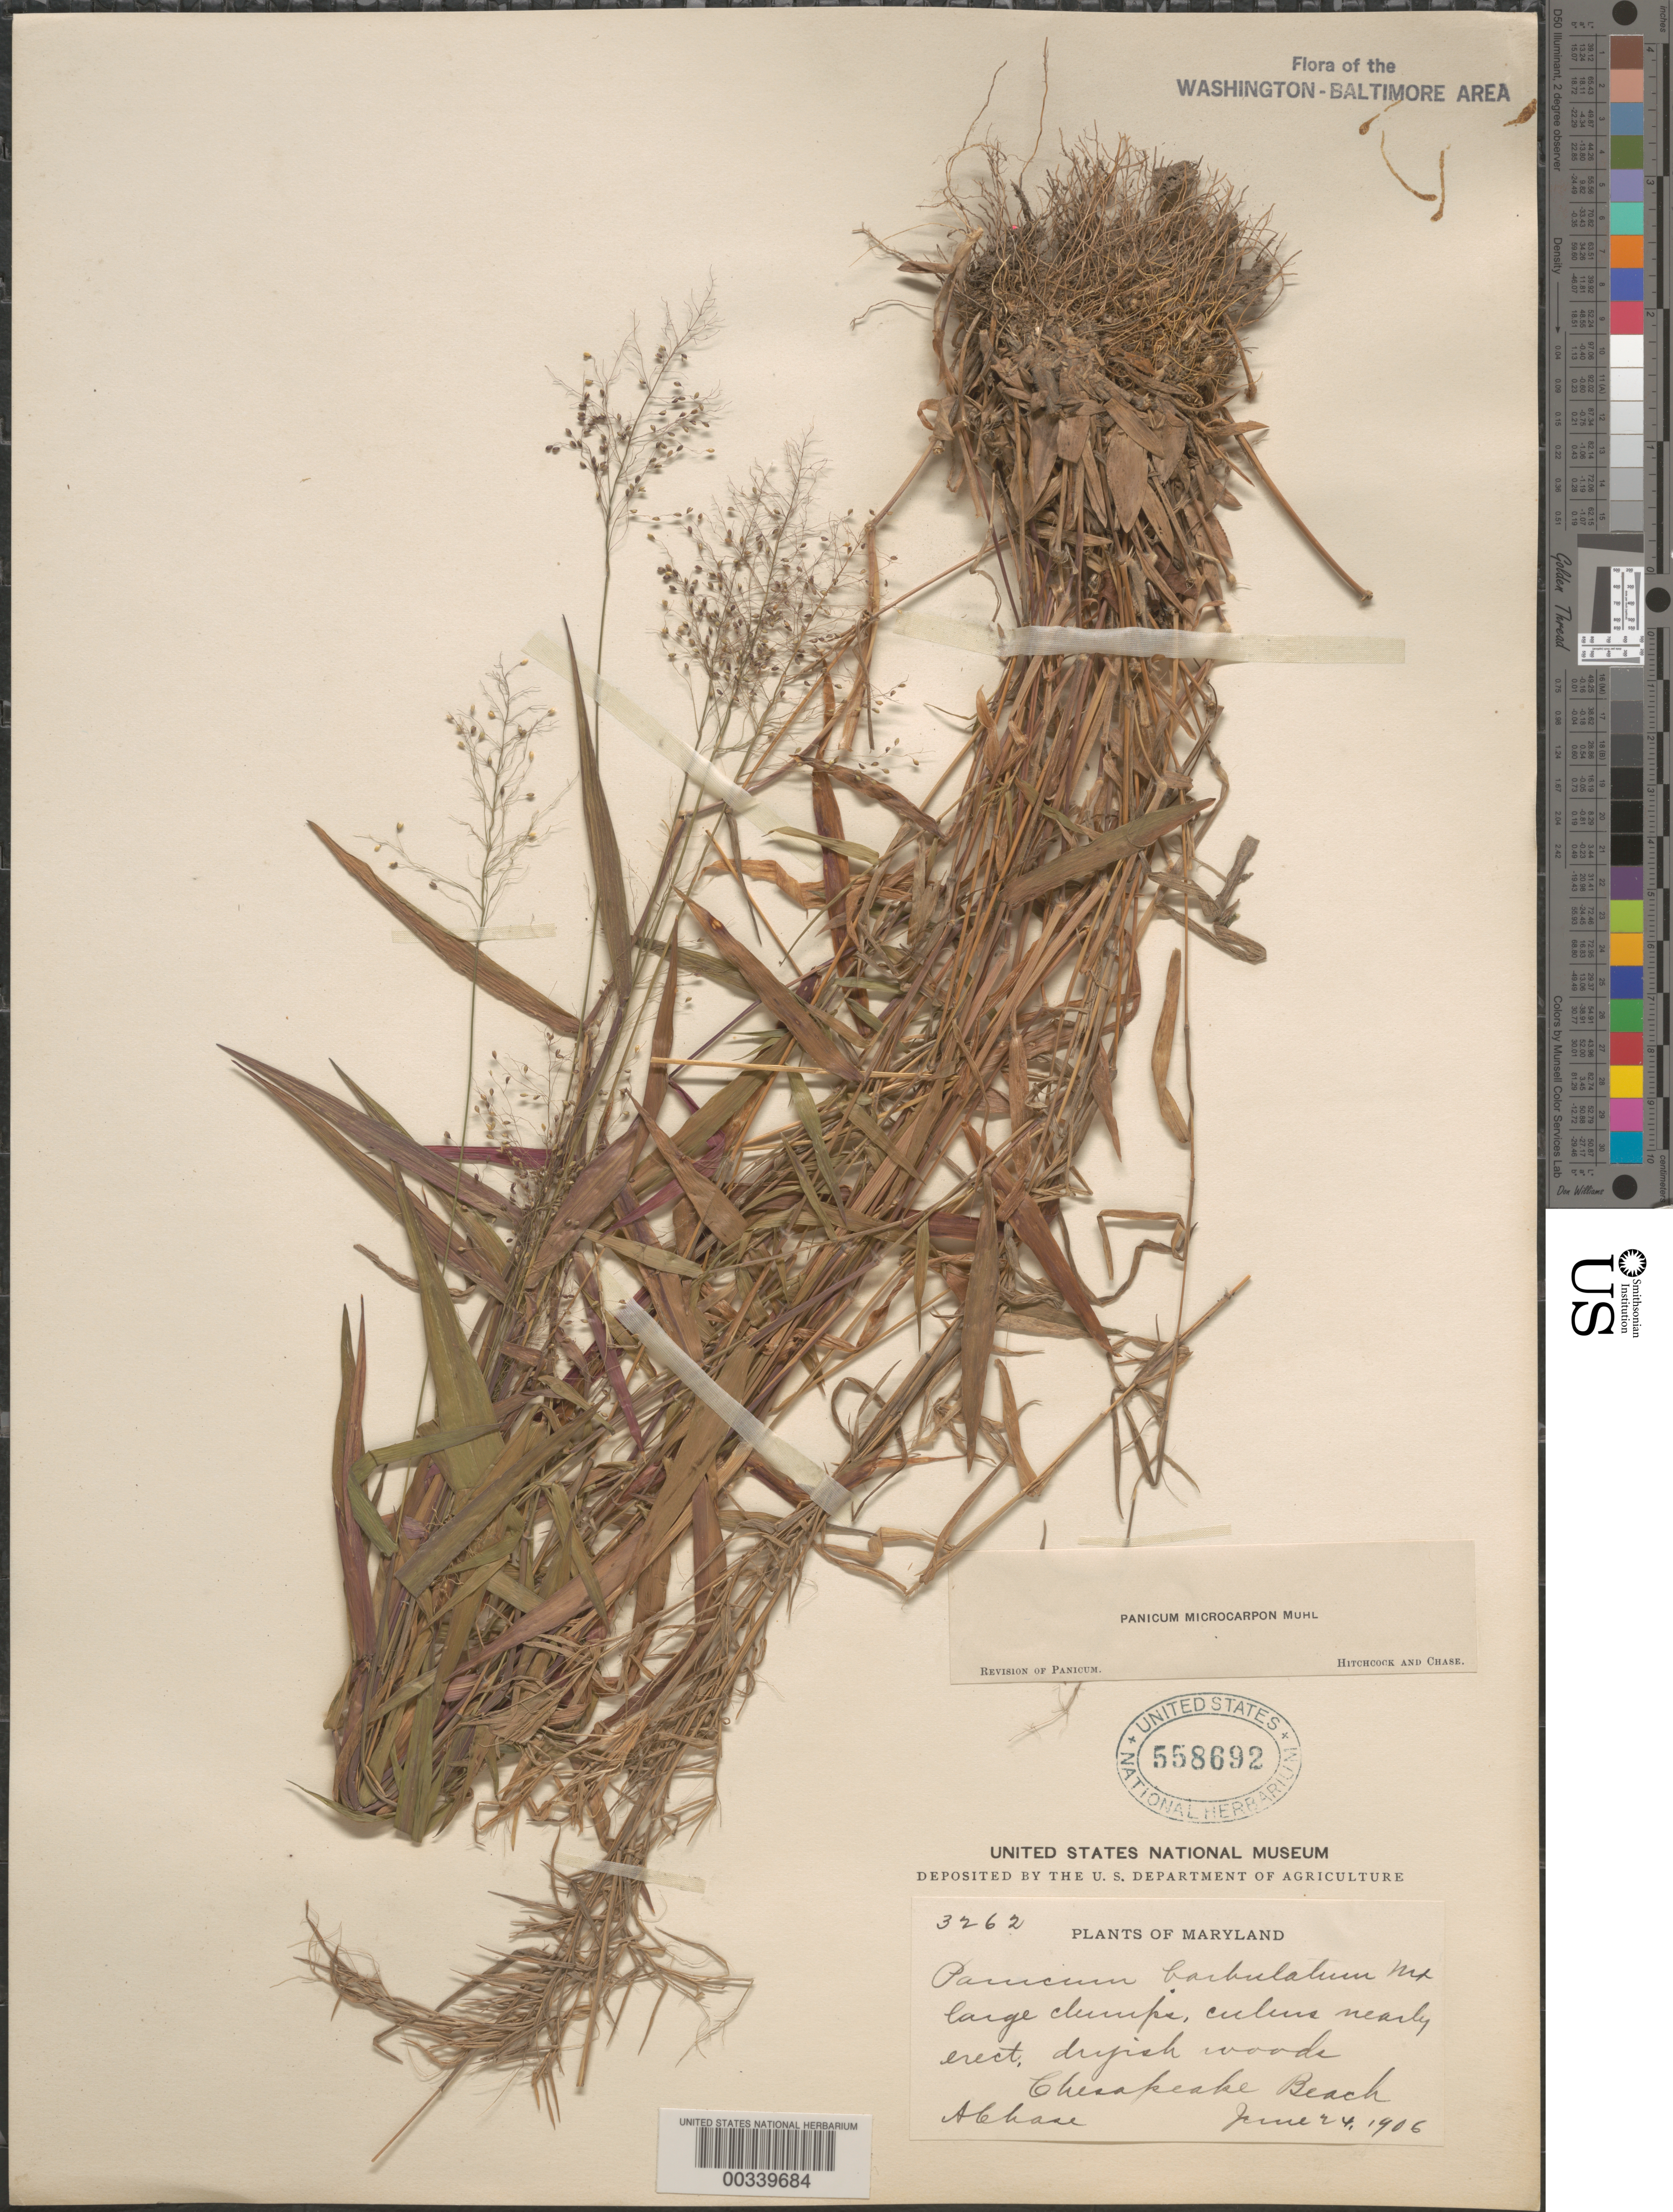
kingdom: Plantae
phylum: Tracheophyta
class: Liliopsida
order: Poales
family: Poaceae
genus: Dichanthelium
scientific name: Dichanthelium dichotomum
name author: (L.) Gould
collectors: A. Chase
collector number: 3262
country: United States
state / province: Maryland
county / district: Calvert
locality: Chesapeake Beach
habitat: Dry woods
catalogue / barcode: US 558692